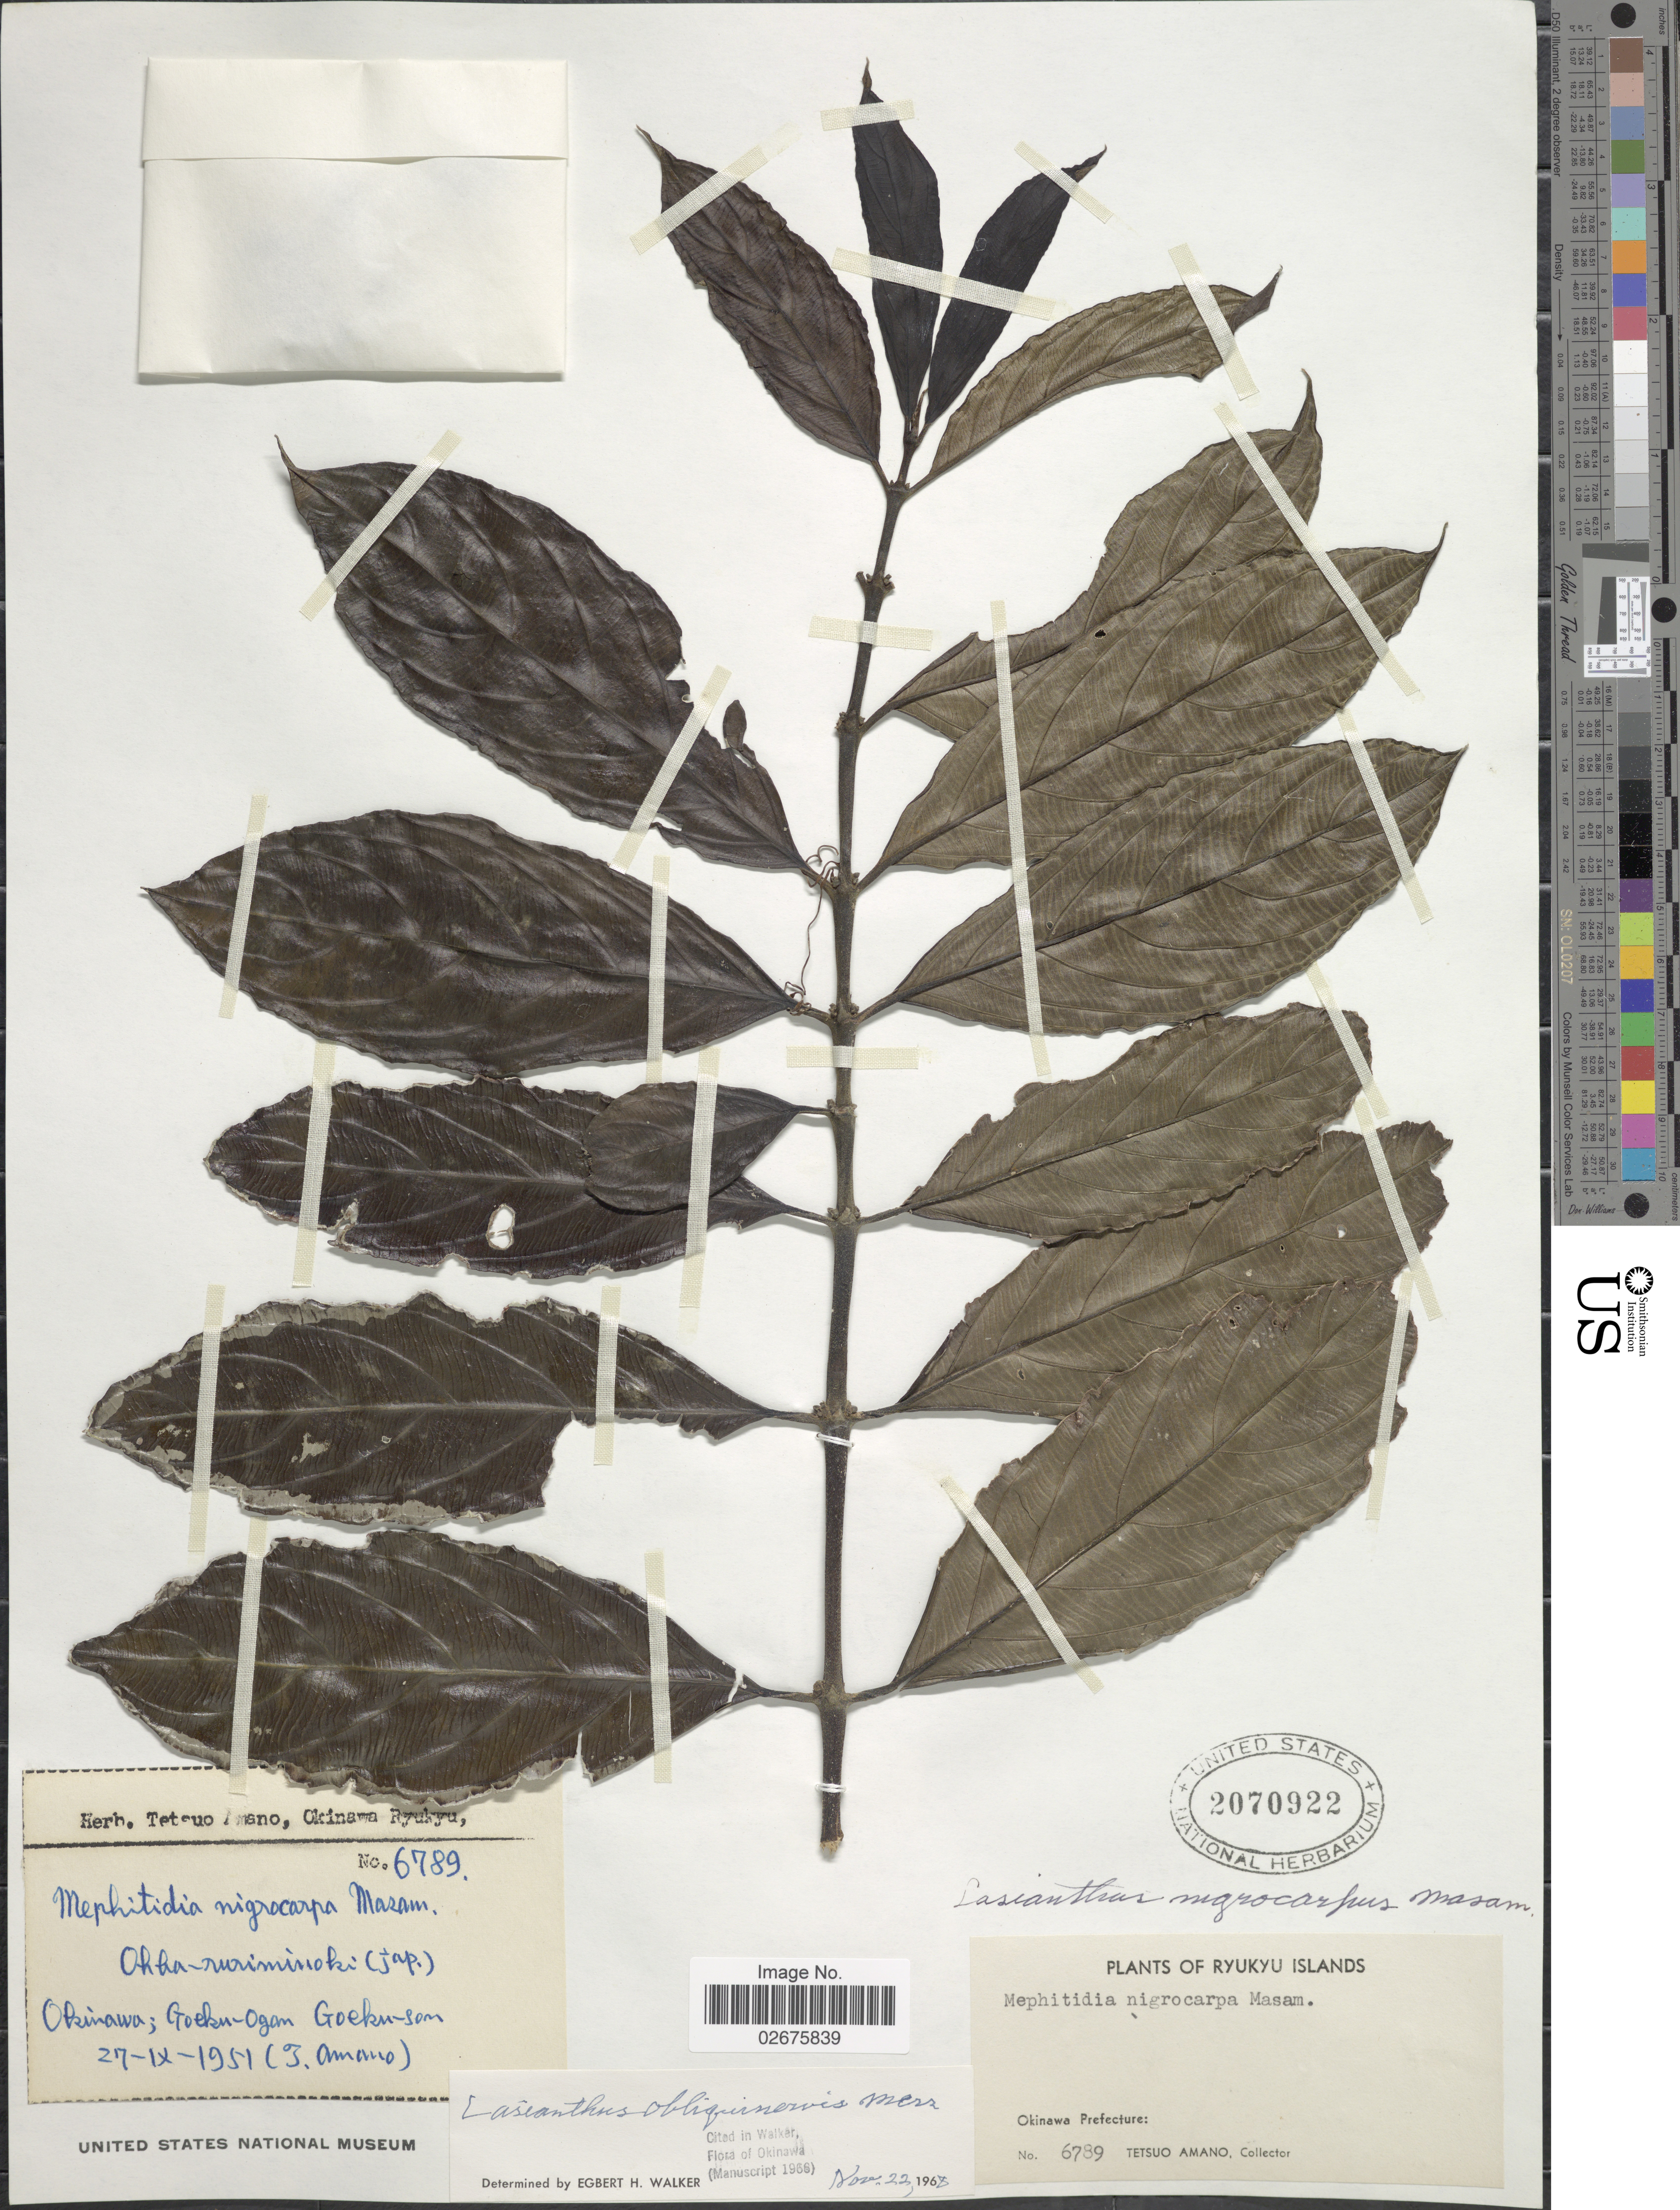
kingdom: Plantae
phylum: Tracheophyta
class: Magnoliopsida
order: Gentianales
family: Rubiaceae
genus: Lasianthus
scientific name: Lasianthus verticillatus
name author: (Lour.) Merr.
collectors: T. Amano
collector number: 6789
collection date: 1951-09-27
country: Japan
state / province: Okinawa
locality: Goeku-Ogan Goeku-som, Okinawa Prefecture:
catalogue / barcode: US 2070922